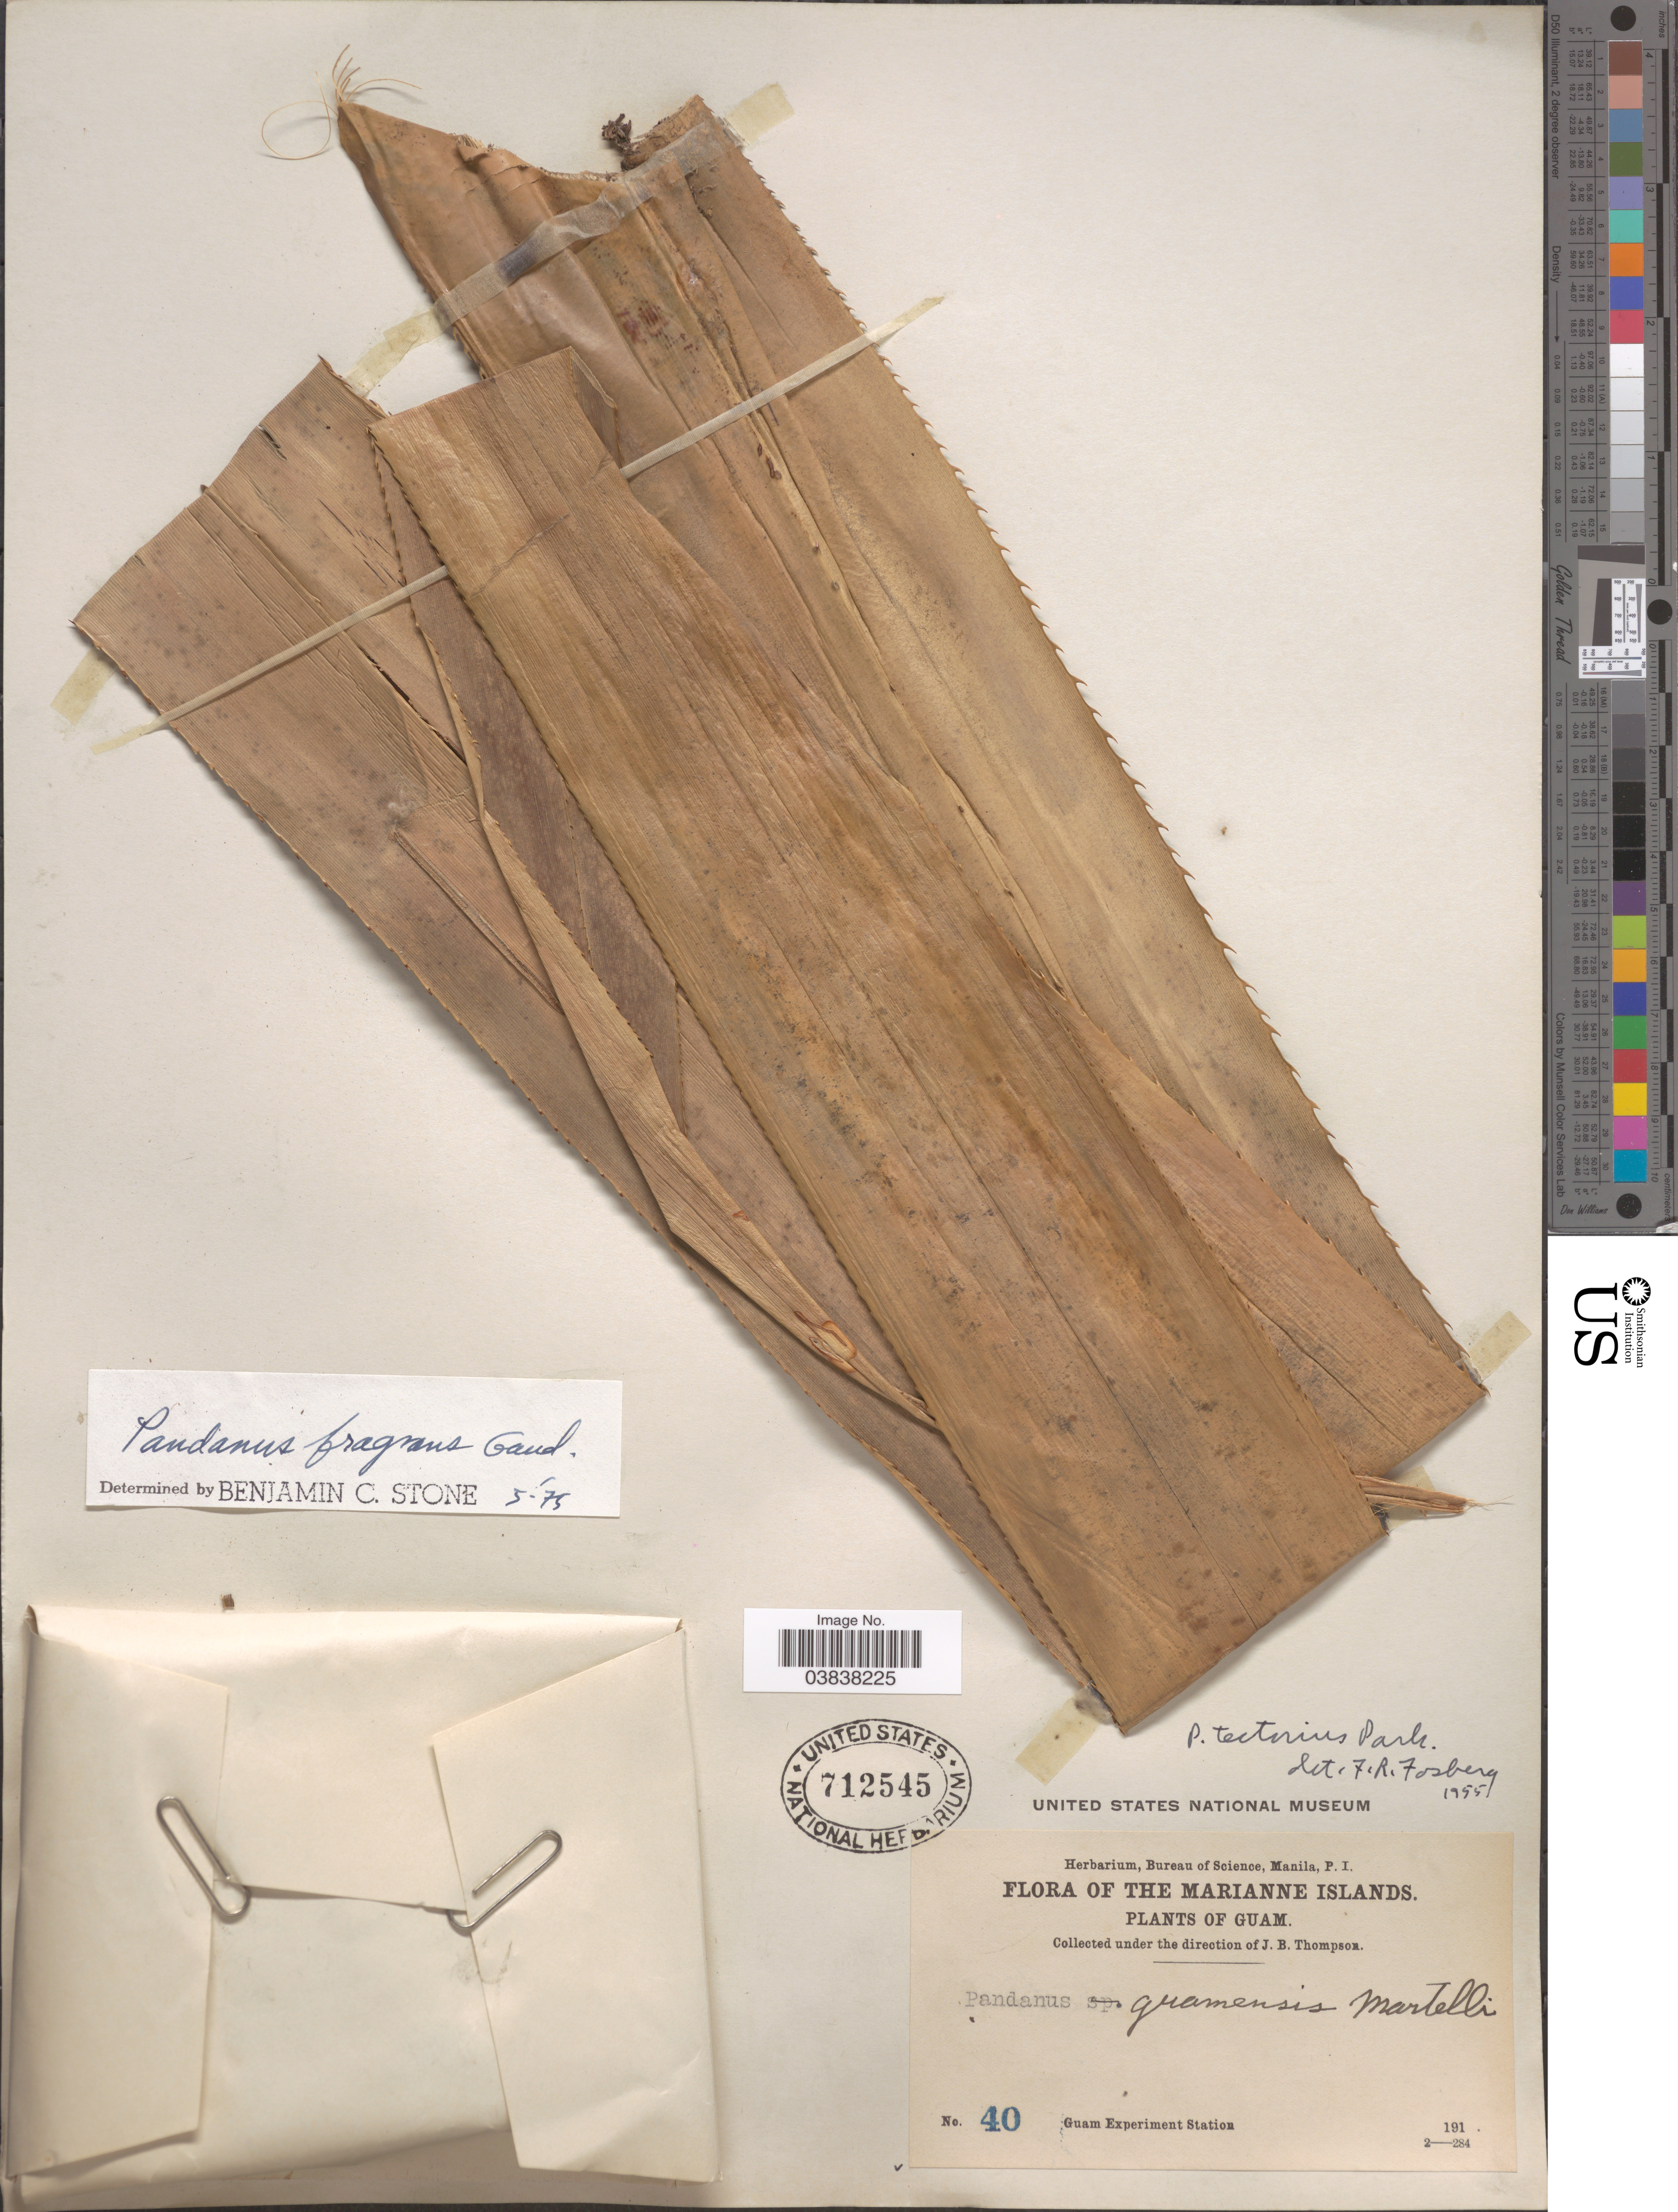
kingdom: Plantae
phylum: Tracheophyta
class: Liliopsida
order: Pandanales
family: Pandanaceae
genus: Pandanus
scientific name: Pandanus tectorius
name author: Parkinson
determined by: Strong, Mark T., (BOT), Smithsonian Institution - National Museum of Natural History (UNITED STATES)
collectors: J. B. Thompson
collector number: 40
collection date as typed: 191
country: Guam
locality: The Marianne Islands.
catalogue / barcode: US 712545